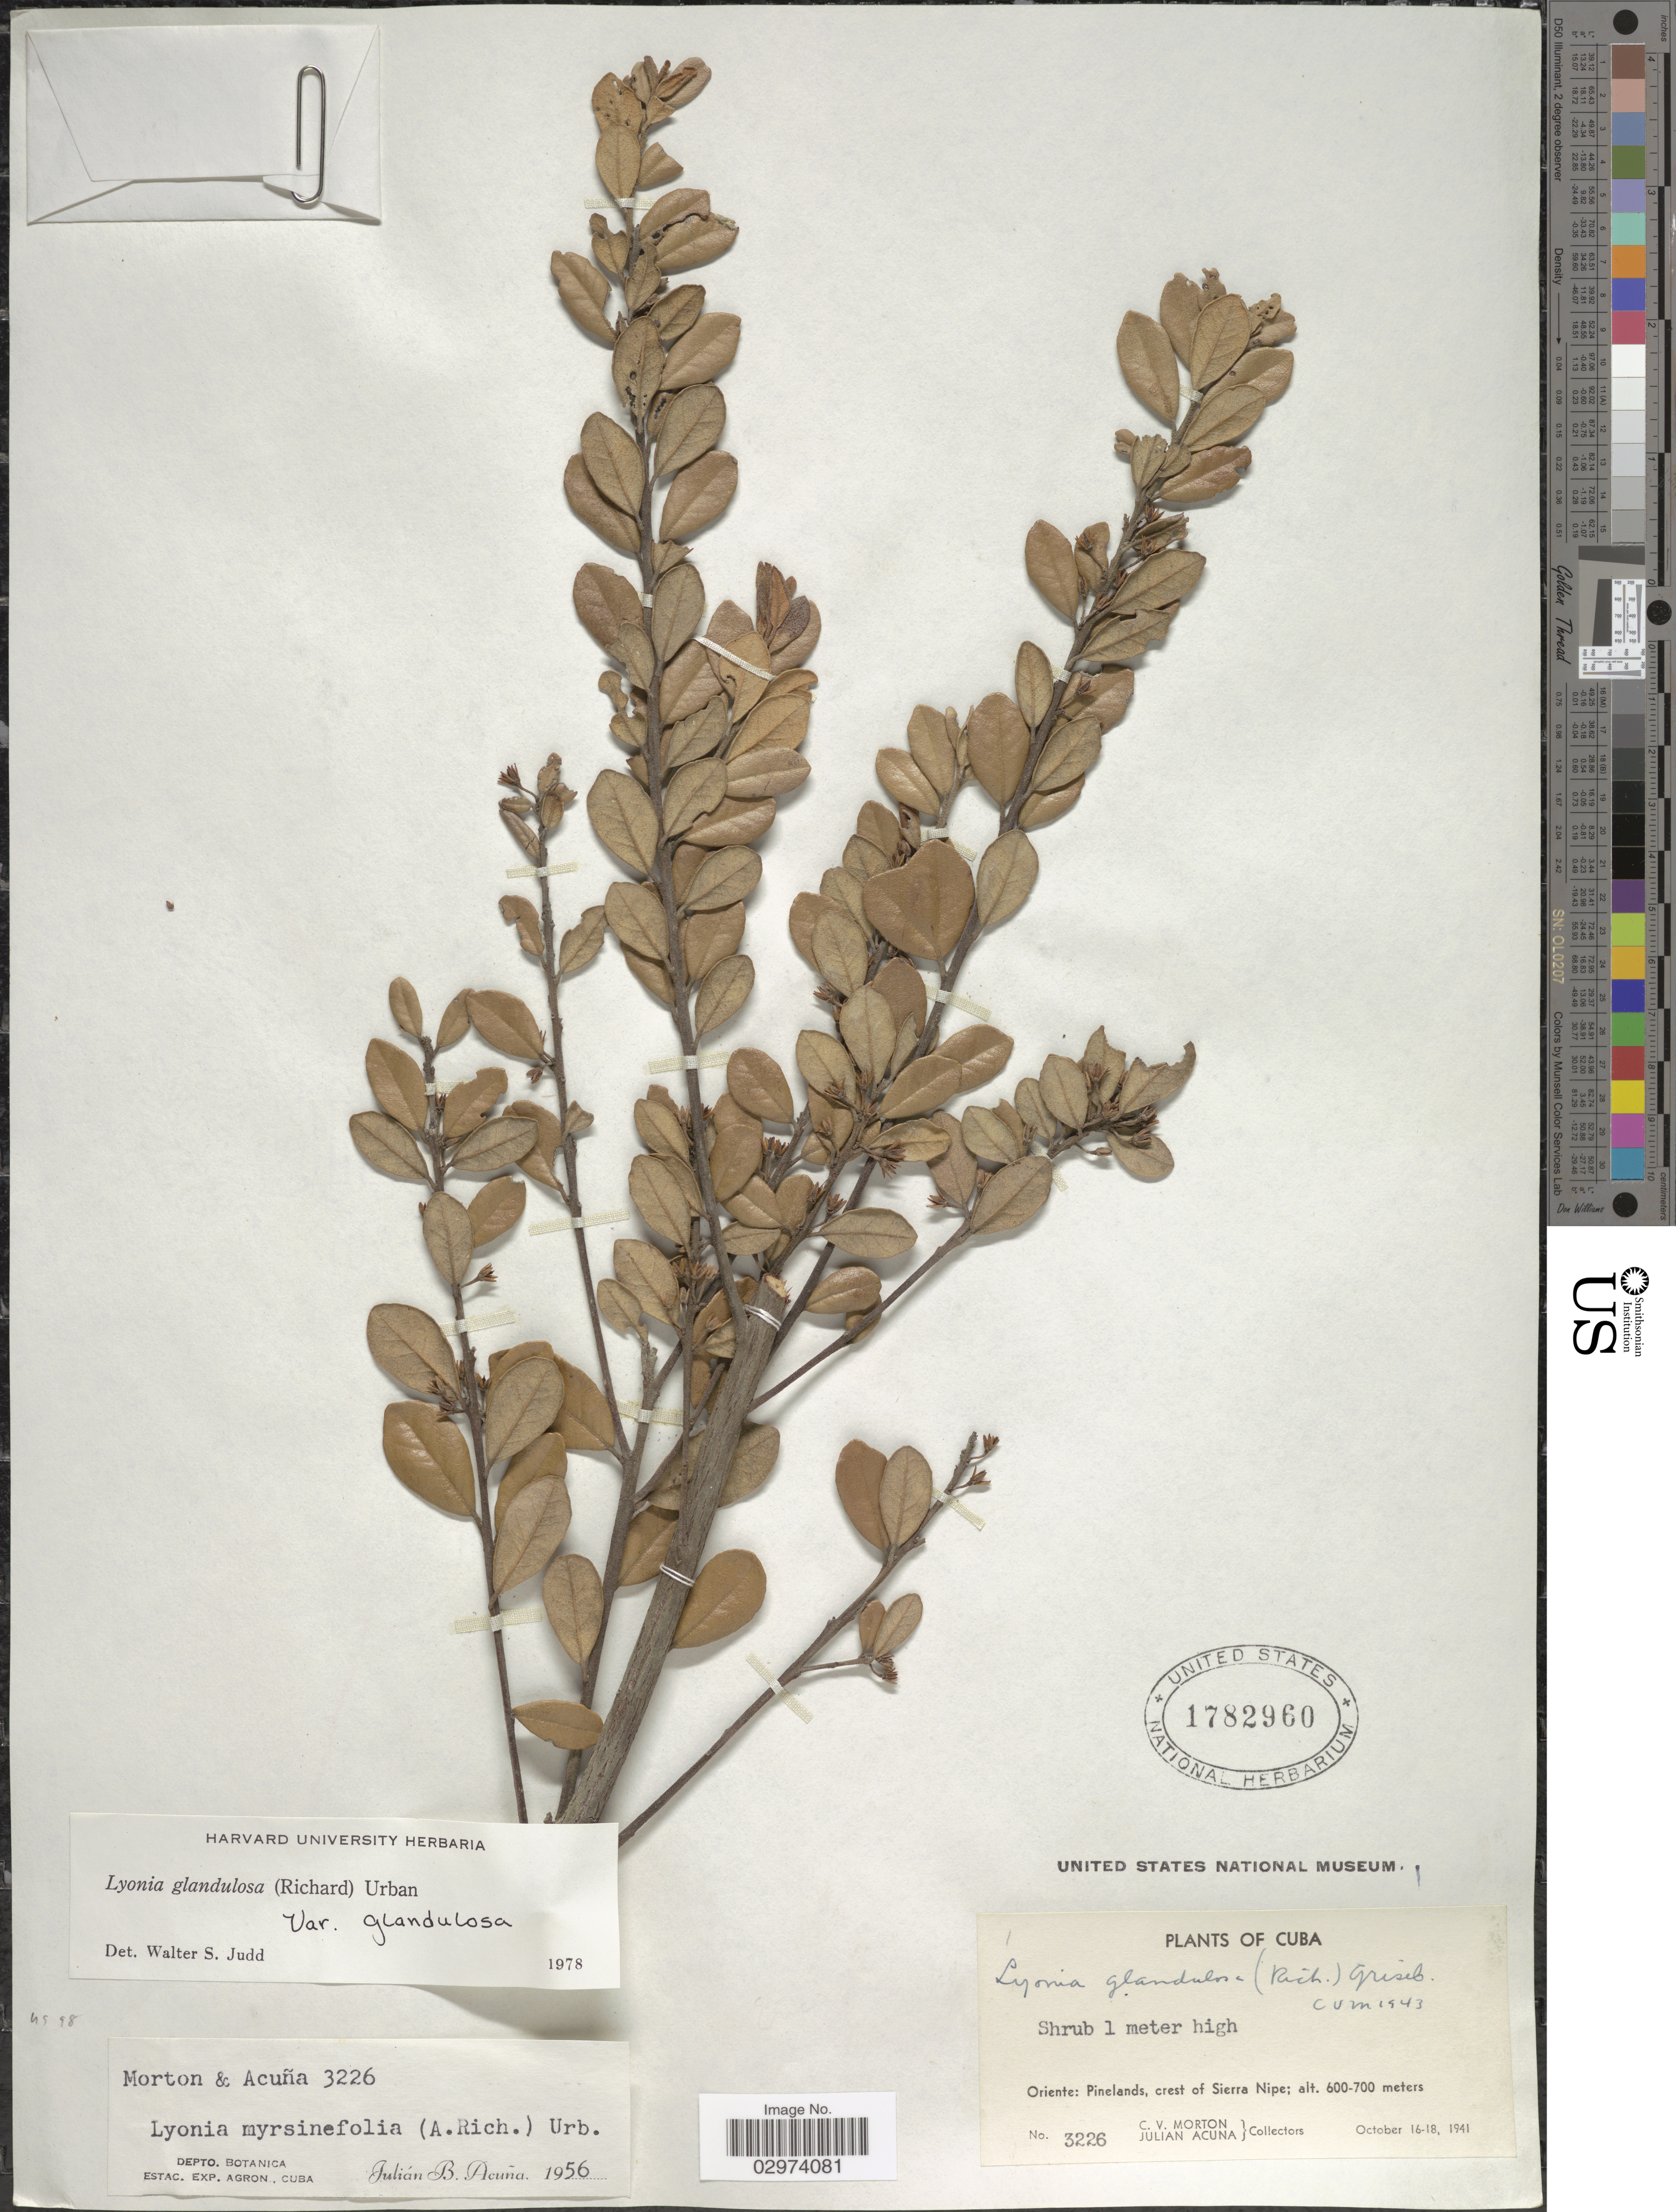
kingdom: Plantae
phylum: Tracheophyta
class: Magnoliopsida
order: Ericales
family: Ericaceae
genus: Lyonia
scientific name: Lyonia glandulosa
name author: (A. Rich.) Griseb.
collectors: C. V. Morton & R. Acuña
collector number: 3226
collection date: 1941-10-16/1941-10-18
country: Cuba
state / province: Oriente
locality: Oriente: Pinelands, crest of Sierra Nipe.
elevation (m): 600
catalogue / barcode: US 1782960